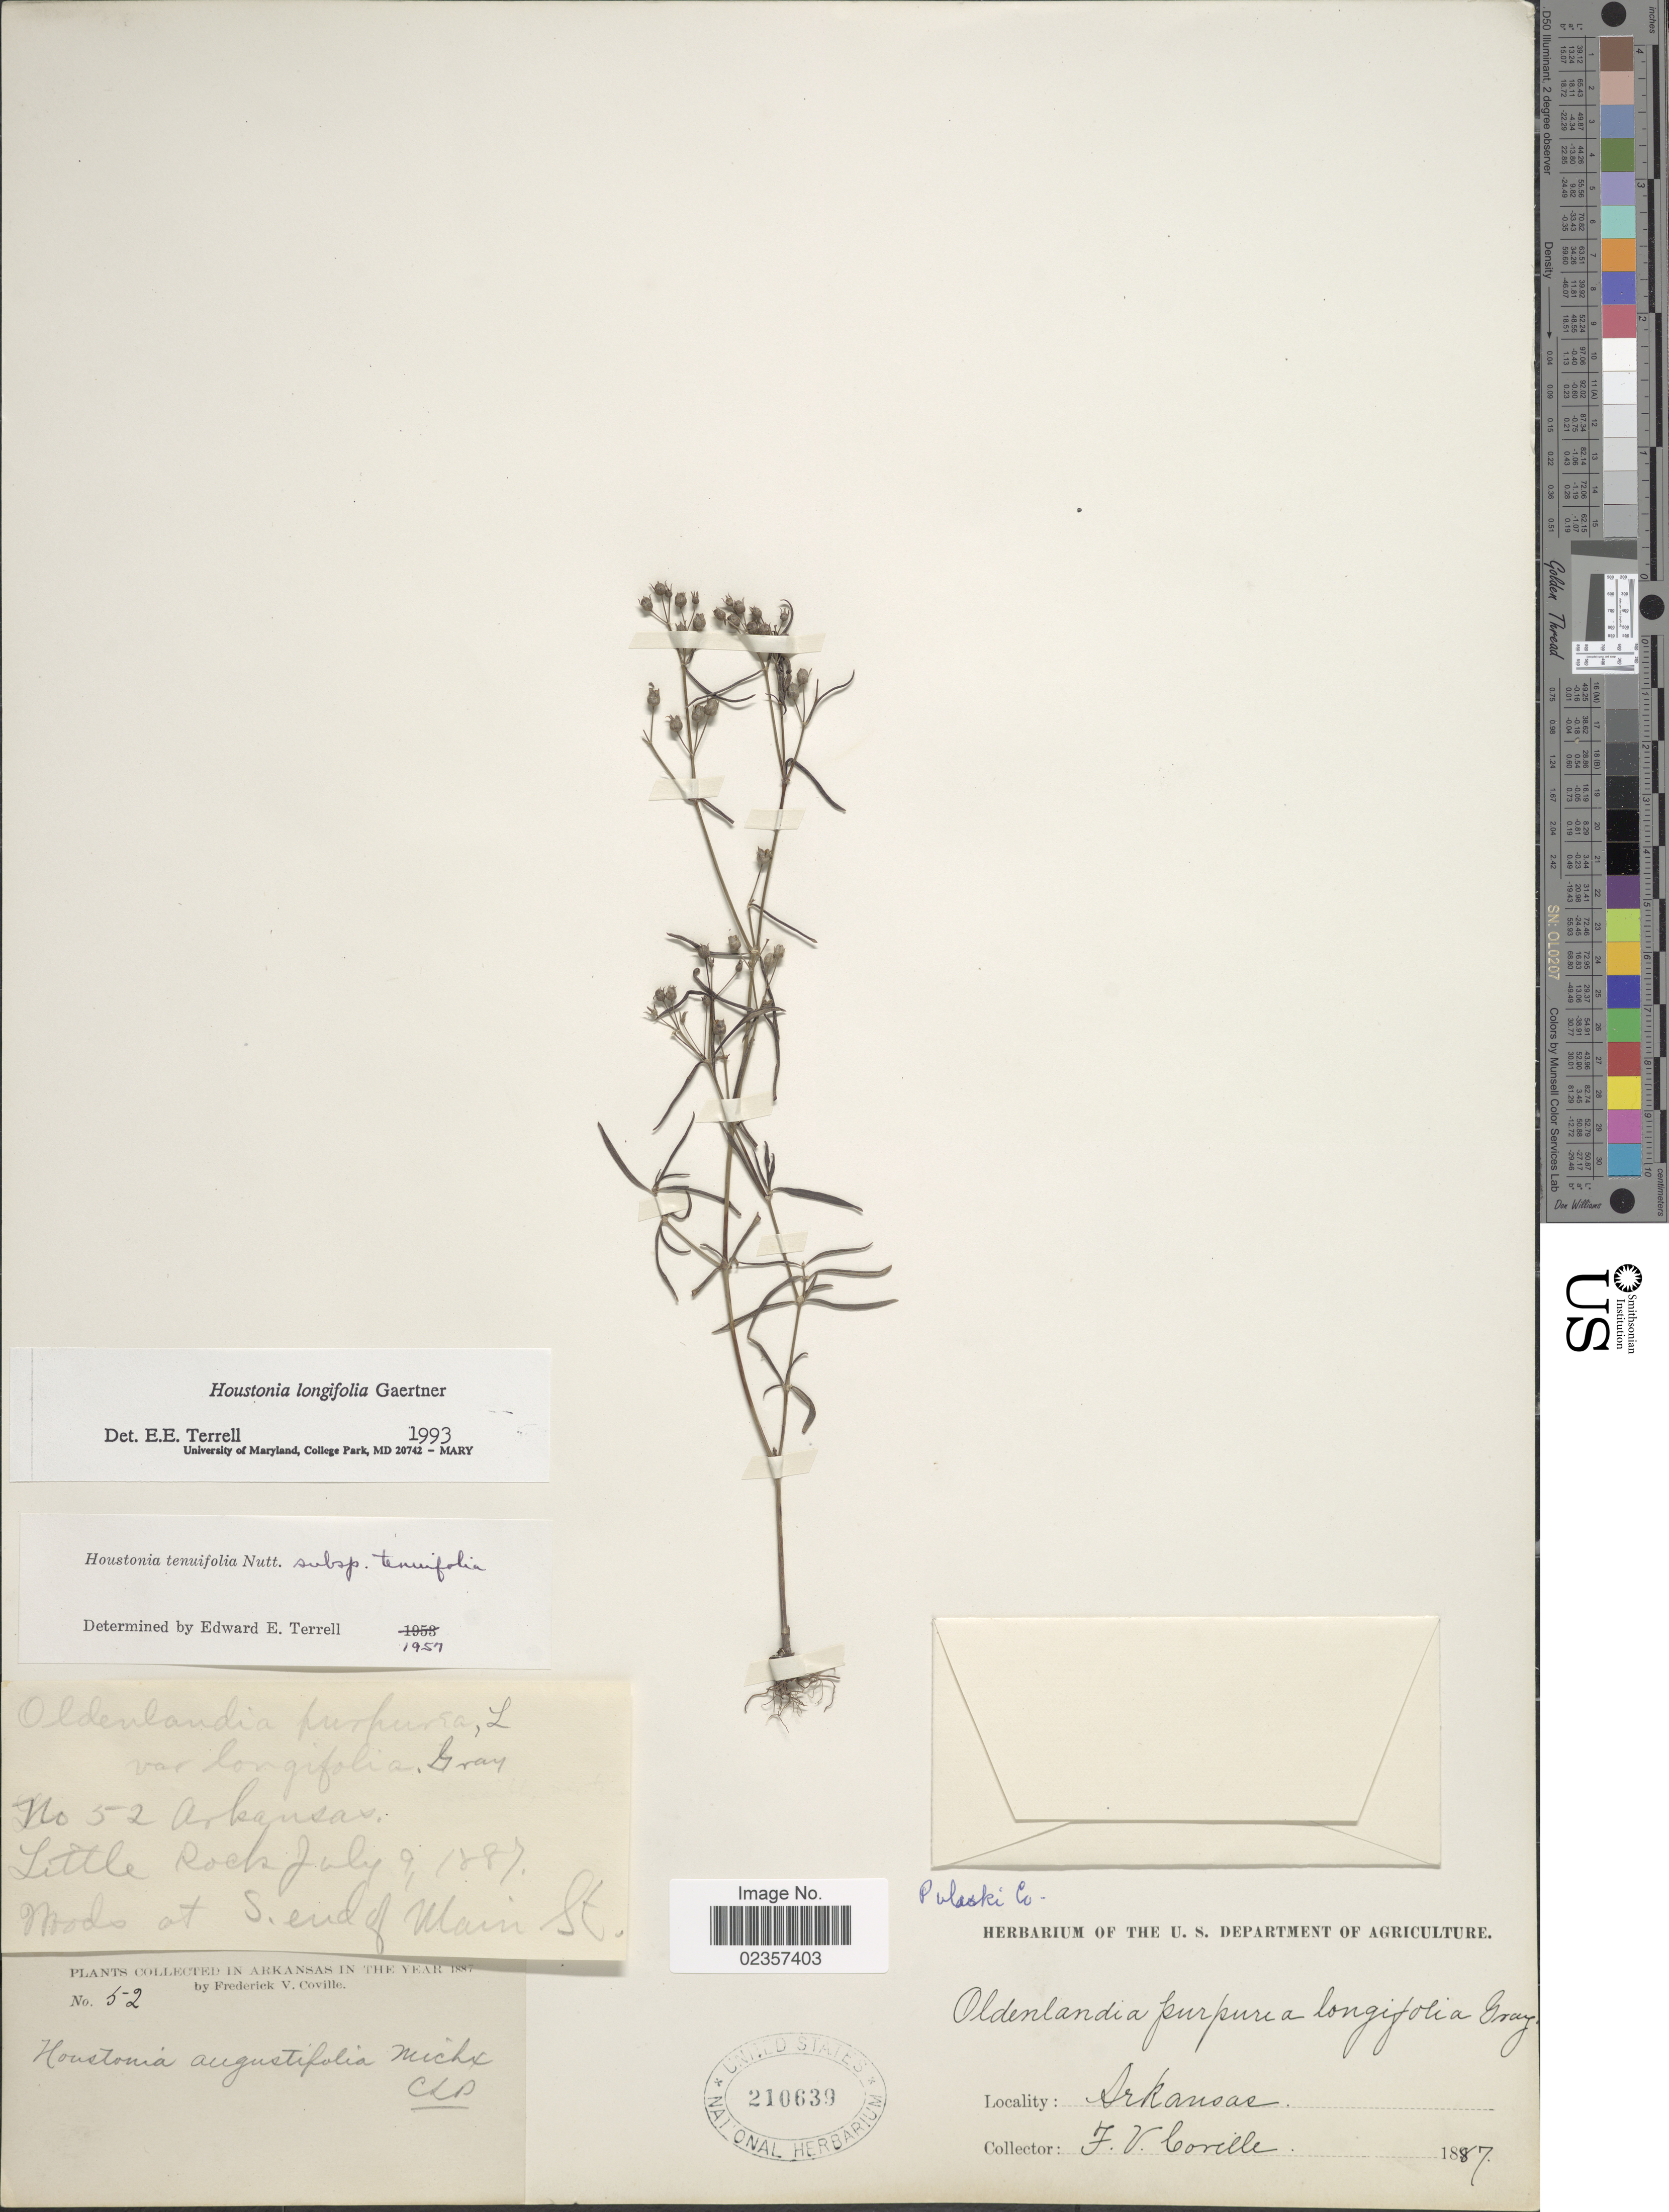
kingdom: Plantae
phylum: Tracheophyta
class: Magnoliopsida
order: Gentianales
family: Rubiaceae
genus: Houstonia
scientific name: Houstonia longifolia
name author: Gaertn.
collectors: F. V. Coville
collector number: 52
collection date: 1887-07-09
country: United States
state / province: Arkansas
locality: Little Rock. Woods at S. end of Main St.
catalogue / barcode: US 210639